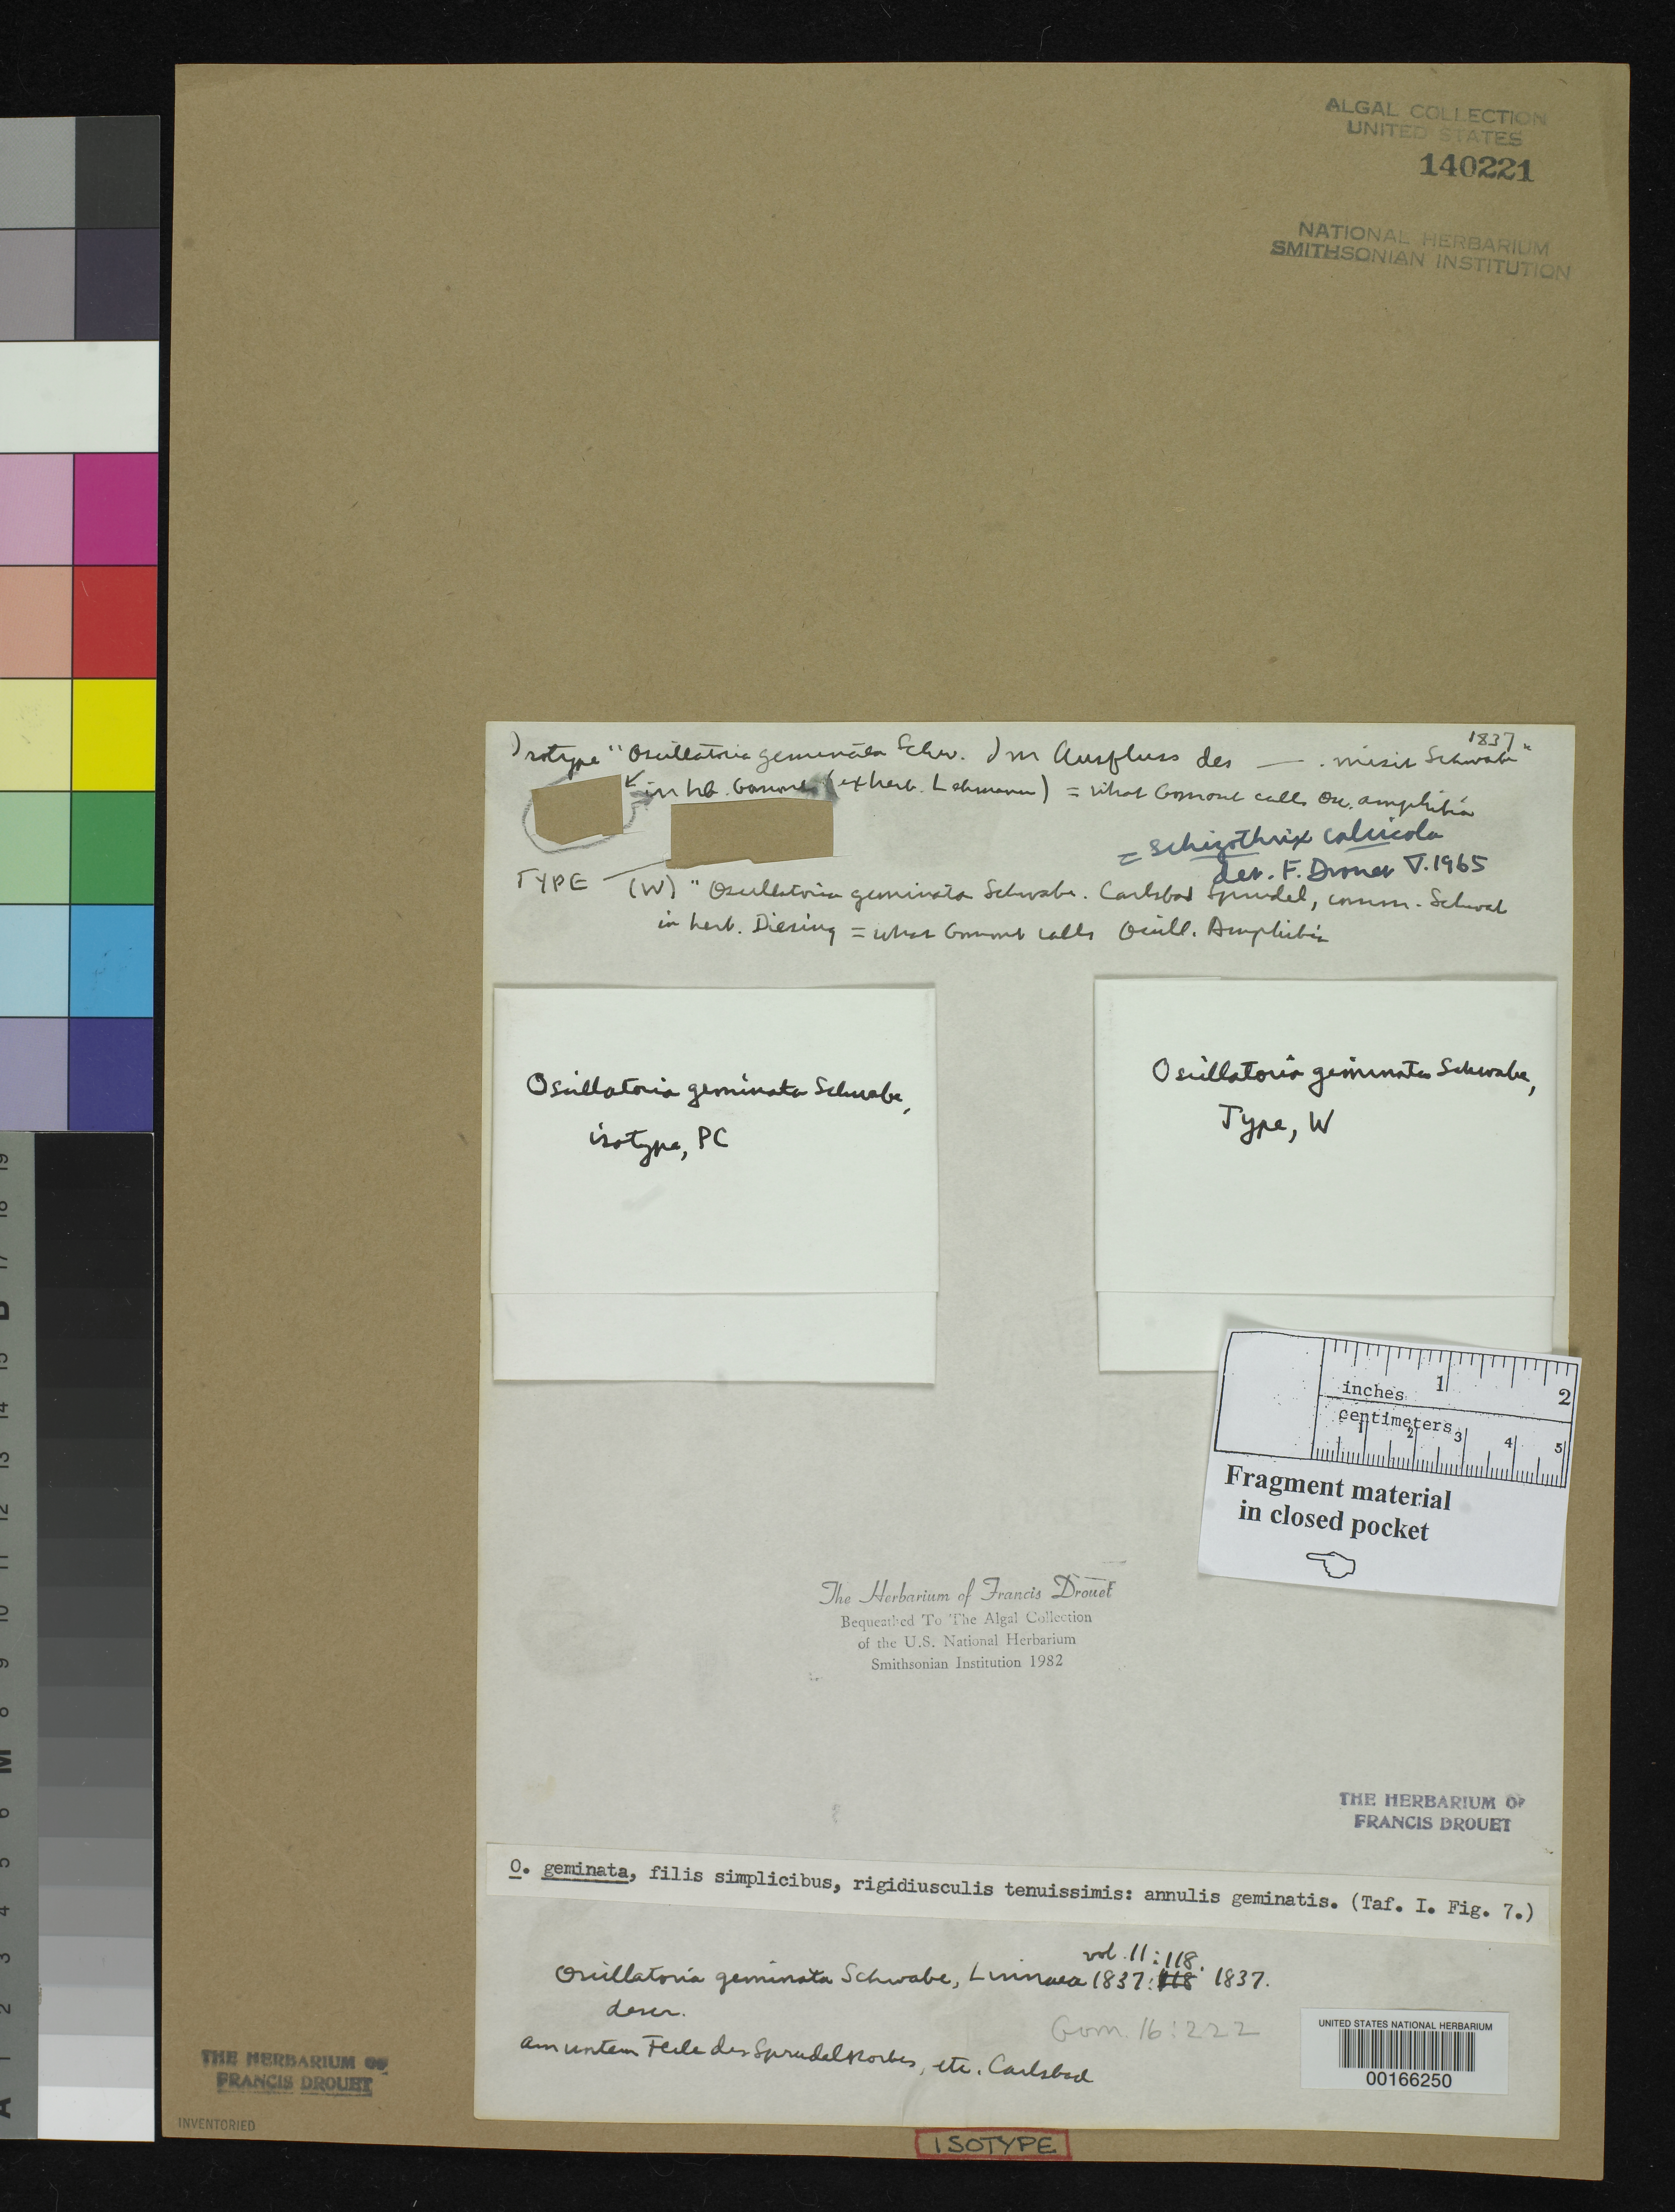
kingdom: Bacteria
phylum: Cyanobacteria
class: Cyanobacteriia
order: Cyanobacteriales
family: Oscillatoriaceae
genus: Oscillatoria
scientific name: Oscillatoria geminata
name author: Schwabe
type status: Isotype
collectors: G. H. Schwabe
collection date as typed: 1837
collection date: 1837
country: Czechia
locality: Karlovy Vary (Carlsbad).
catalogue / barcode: US 140221